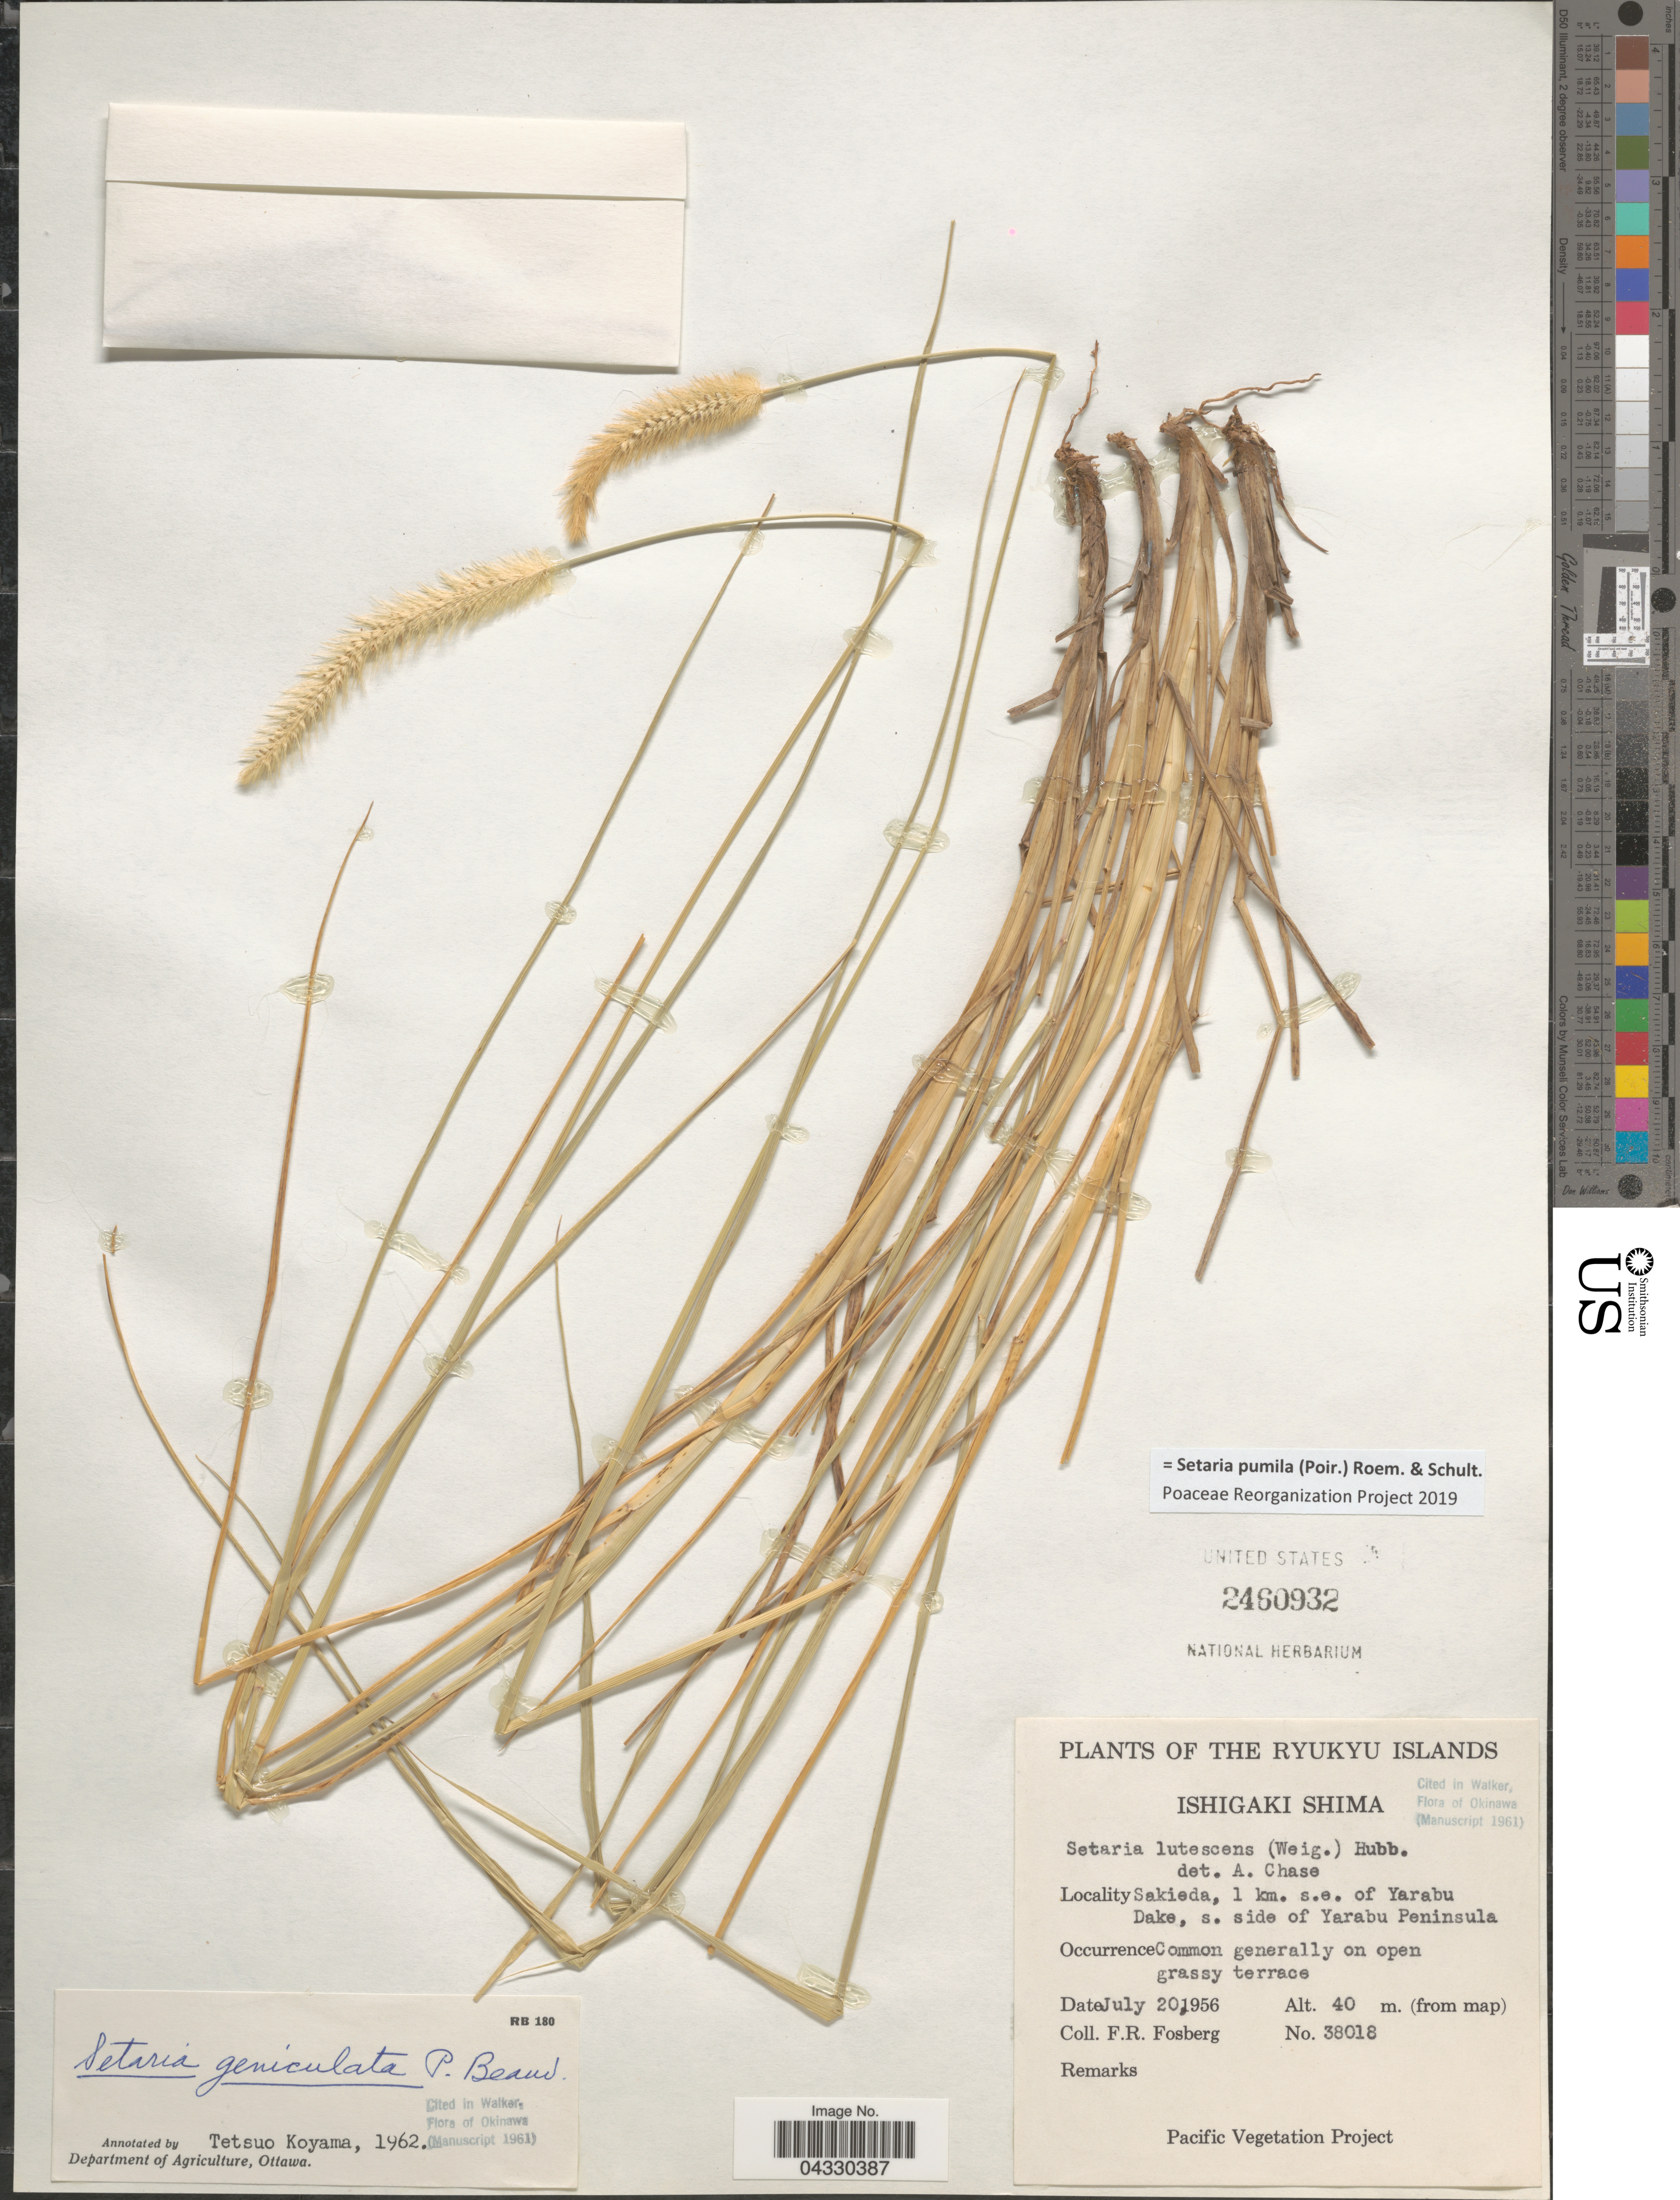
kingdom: Plantae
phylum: Tracheophyta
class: Liliopsida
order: Poales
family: Poaceae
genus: Setaria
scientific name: Setaria pumila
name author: (Poir.) Roem. & Schult.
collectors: F. R. Fosberg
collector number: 38018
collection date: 1956-07-20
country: Japan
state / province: Okinawa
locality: The Ryukyu Islands. Ishigaki Shima. Sakieda, 1 km. s. e. of Yarabu Dake, s. side of Yarabu Peninsula.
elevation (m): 40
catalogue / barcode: US 2460932